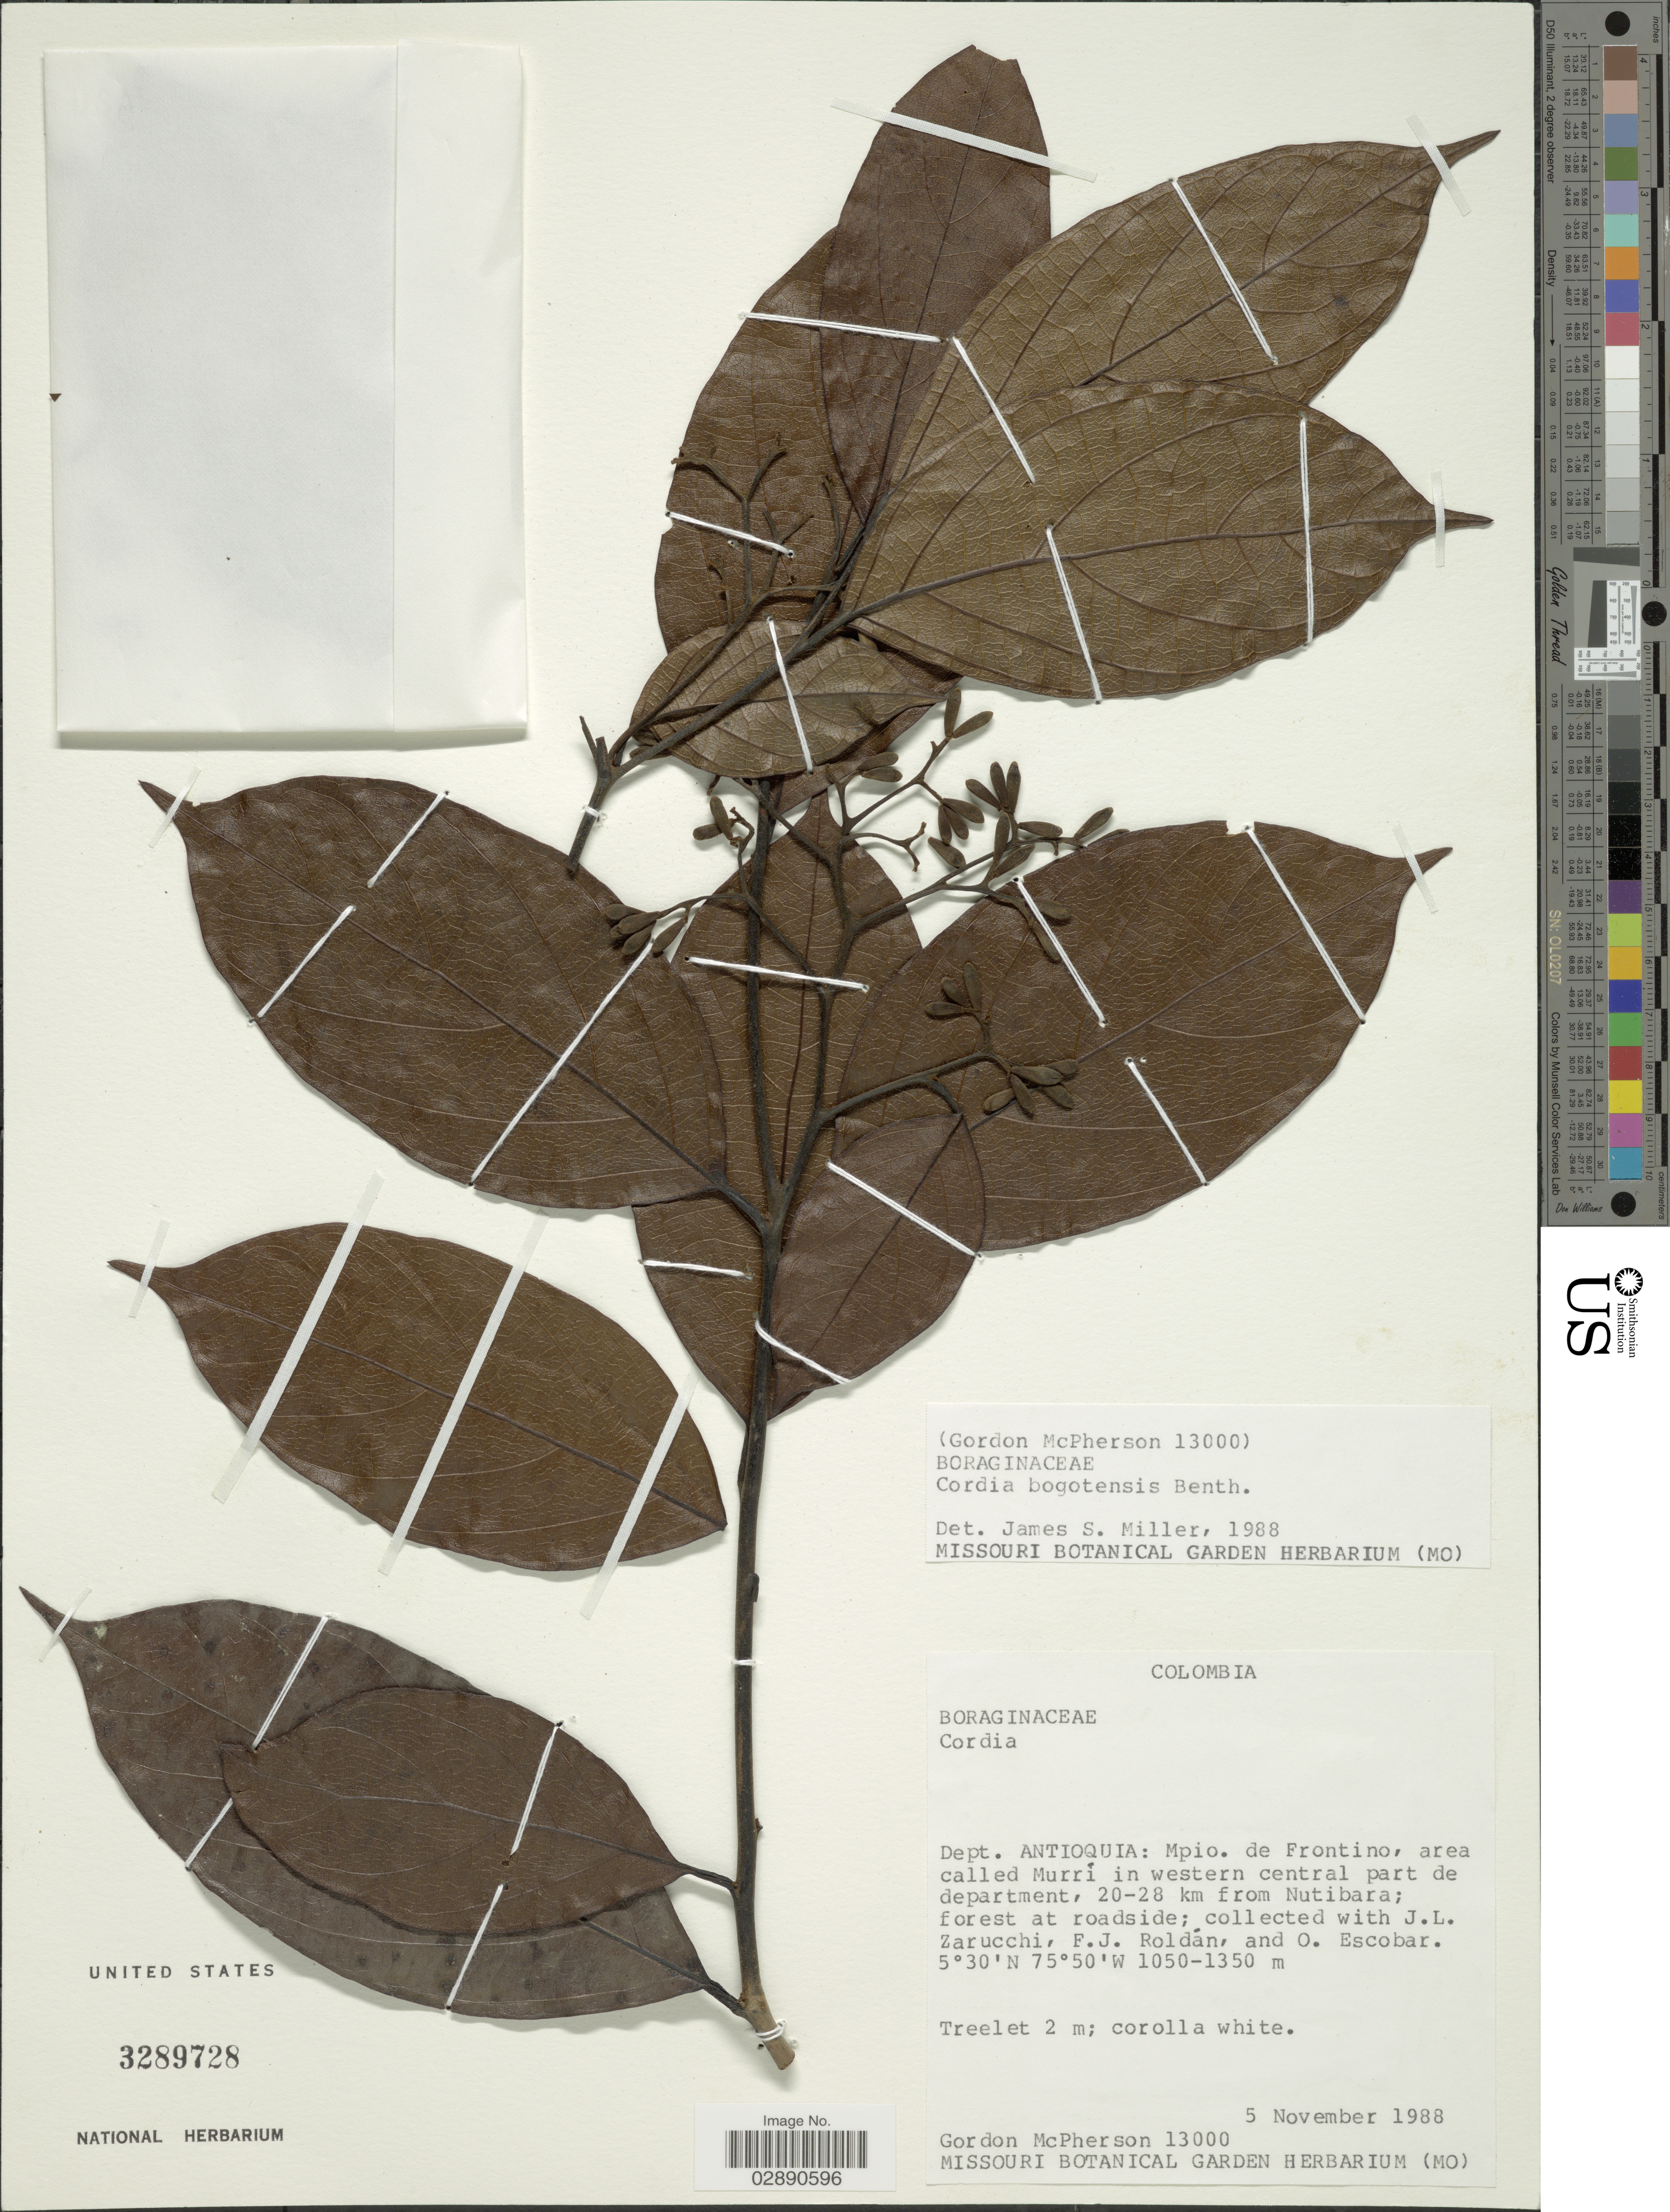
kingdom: Plantae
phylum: Tracheophyta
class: Magnoliopsida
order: Boraginales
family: Cordiaceae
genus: Cordia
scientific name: Cordia bogotensis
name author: Benth.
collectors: G. McPherson, J. L. Zarucchi, F. J. Roldán & O. Escobar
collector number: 13000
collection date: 1988-11-05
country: Colombia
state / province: Antioquia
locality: Dept. Antioquia: Mpio. de Frontino, area called Murrí in western central part de department, 20-28 km from Nutibara.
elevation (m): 1050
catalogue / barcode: US 3289728